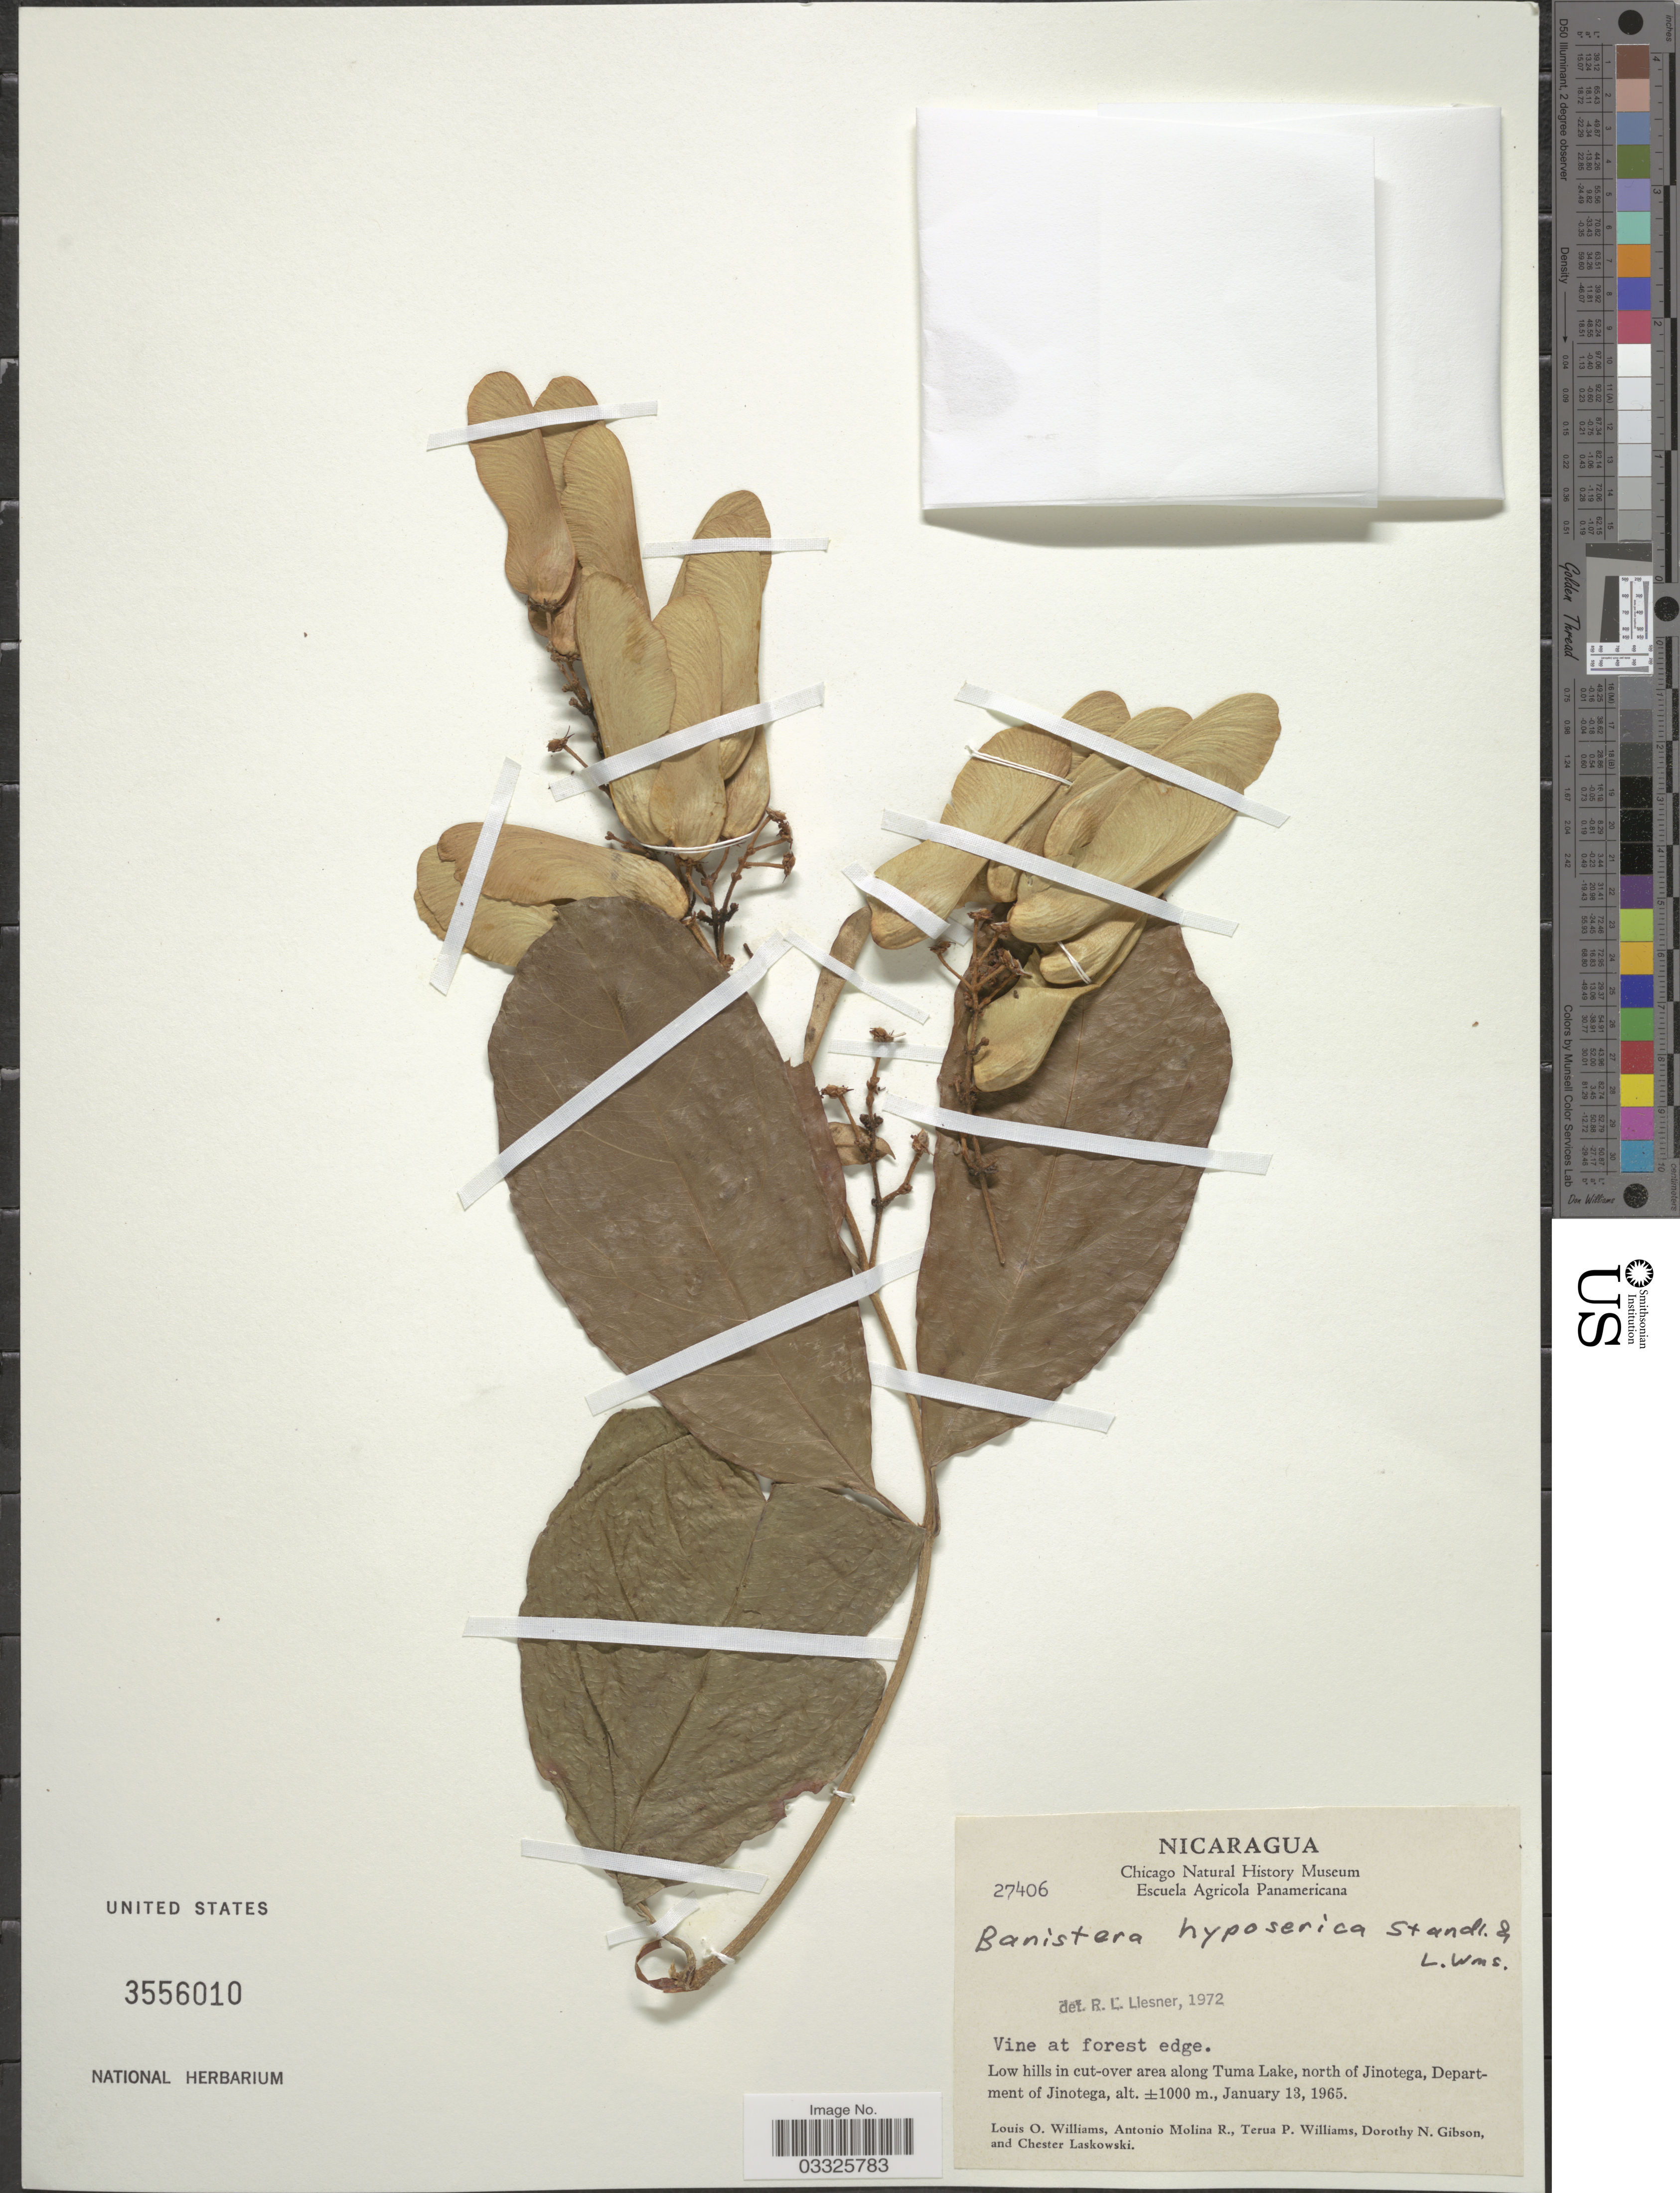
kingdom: Plantae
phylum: Tracheophyta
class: Magnoliopsida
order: Malpighiales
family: Malpighiaceae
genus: Heteropterys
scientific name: Heteropterys obovata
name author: (Small) Cuatrec. & Croat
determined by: Strong, Mark T., (BOT), Smithsonian Institution - National Museum of Natural History (UNITED STATES)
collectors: L. O. Williams, A. Molina R., T. Williams, D. N. Gibson & C. Laskowski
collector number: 27406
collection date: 1965-01-13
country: Nicaragua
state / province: Jinotega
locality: Low hills in cut-over area along Tuma Lake, north of Jinotega, Department of Jinotega.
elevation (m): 1000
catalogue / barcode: US 3556010